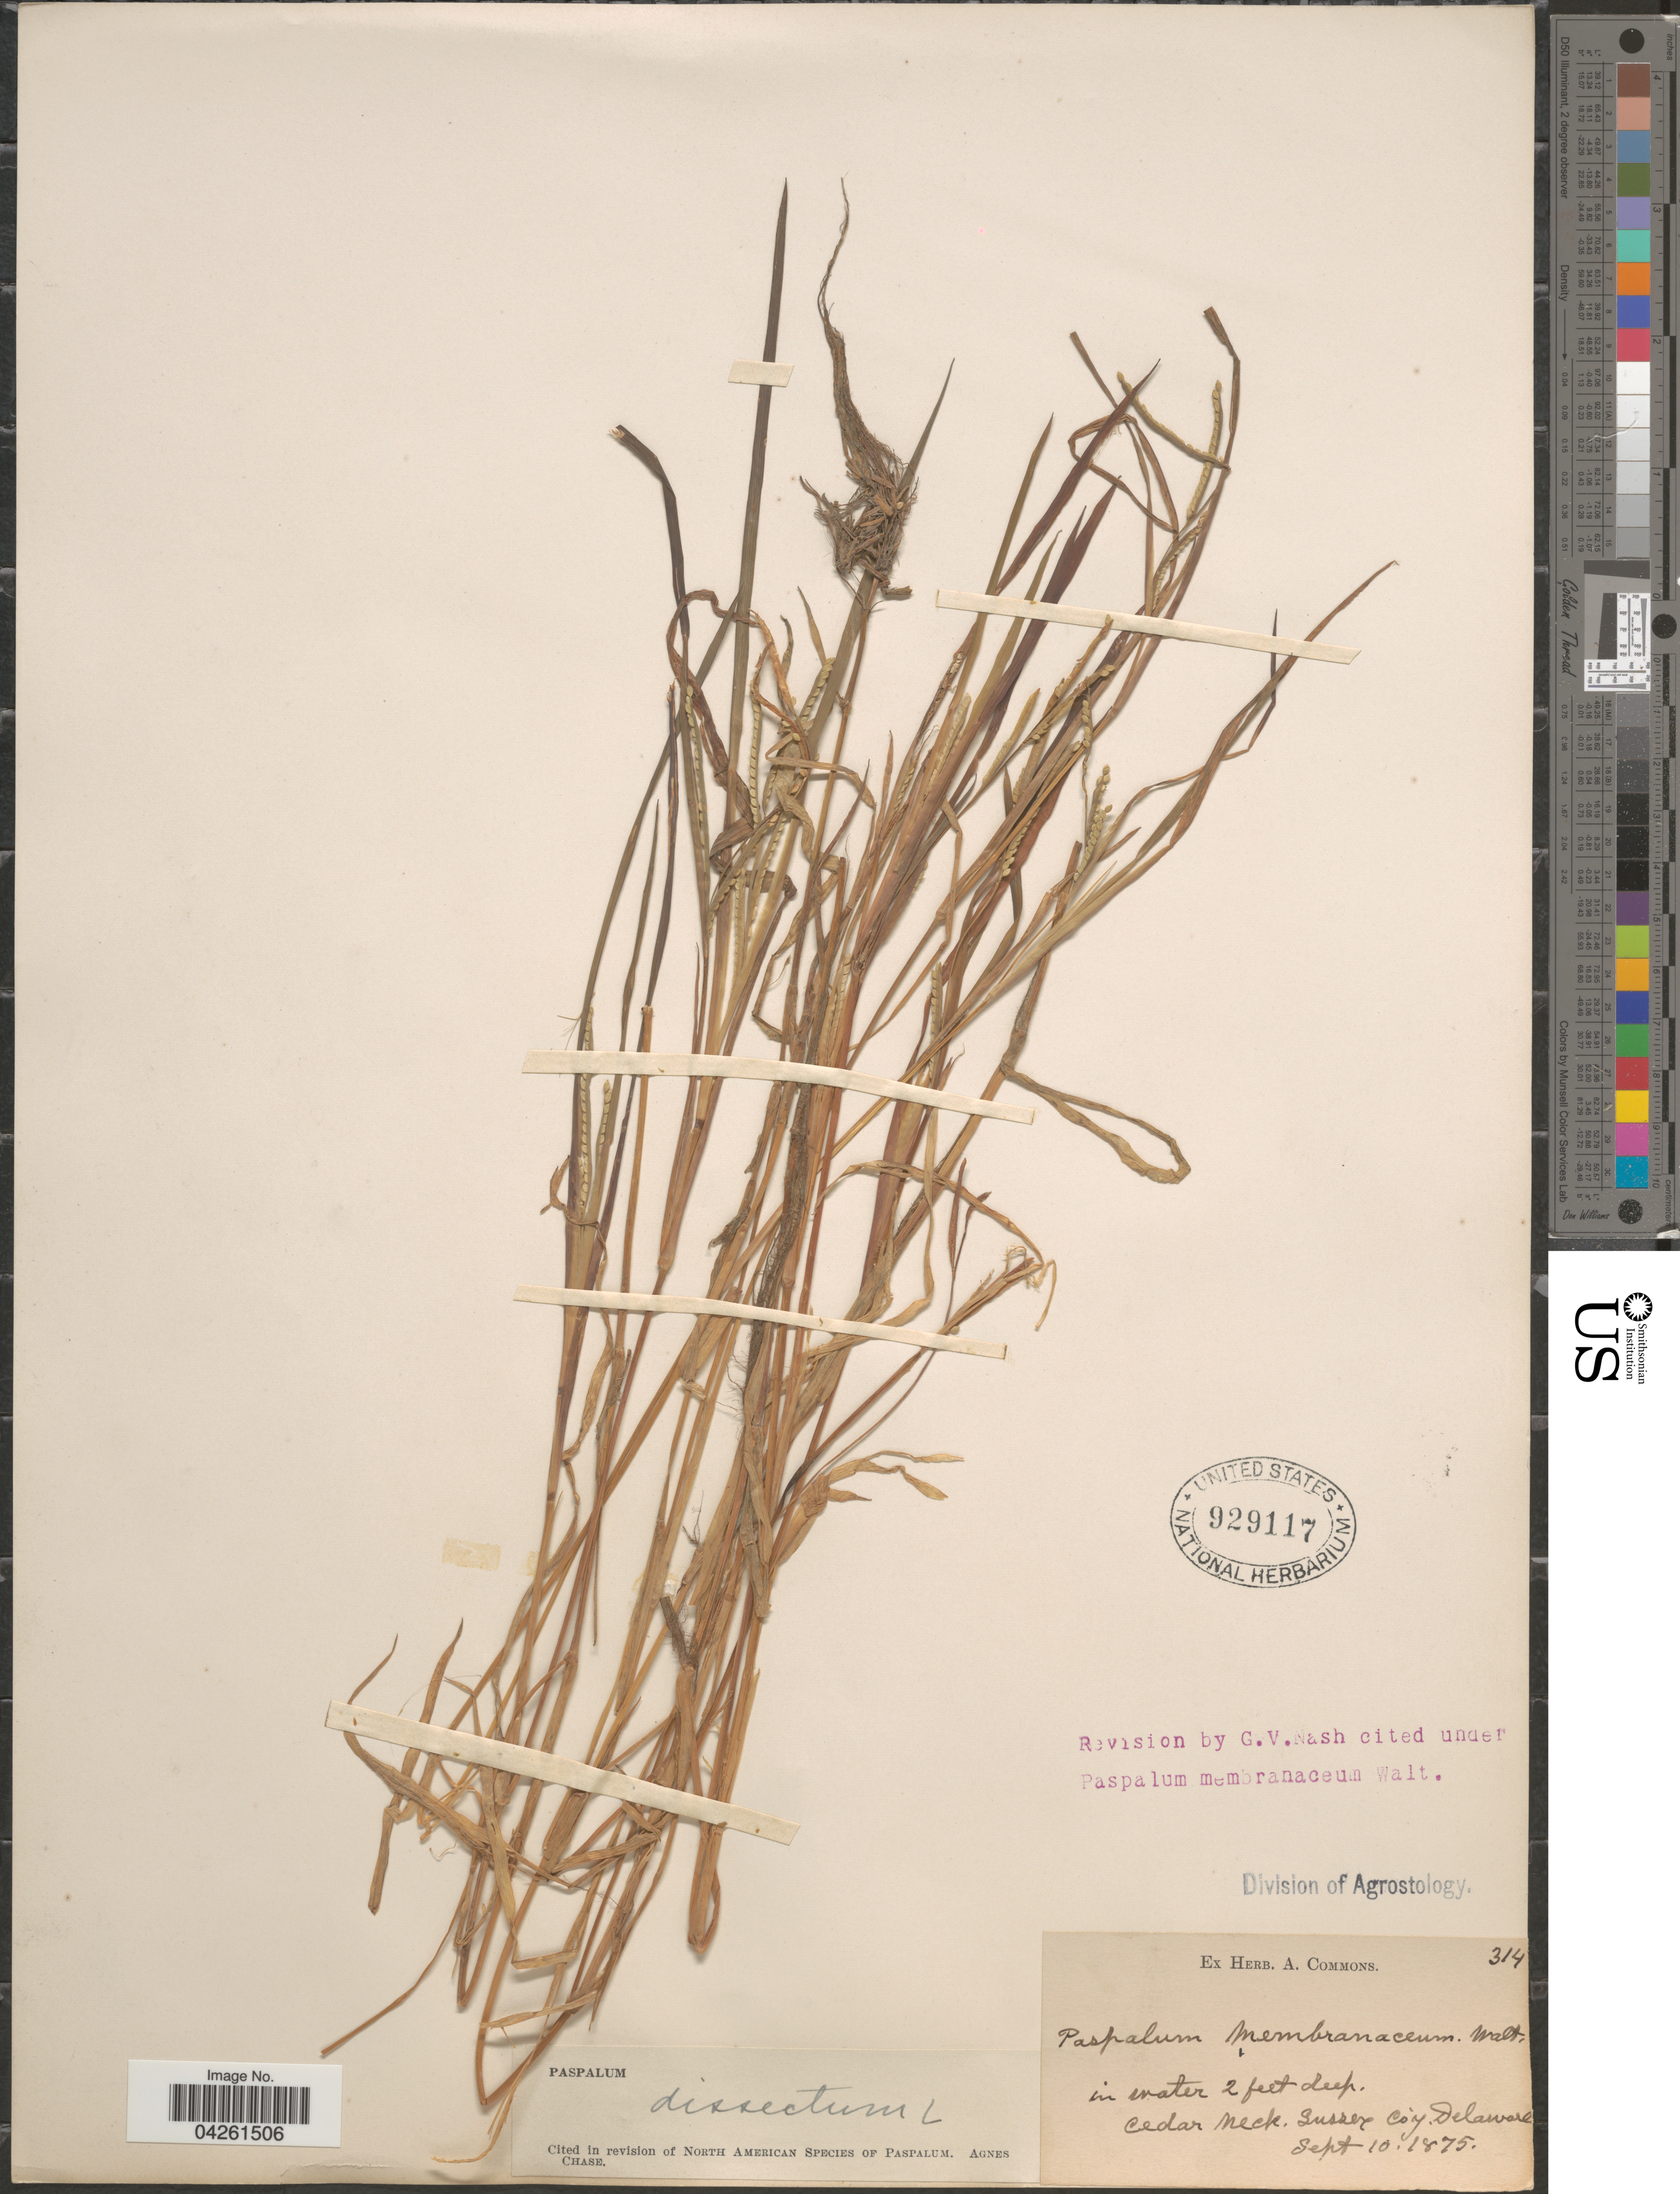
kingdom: Plantae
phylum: Tracheophyta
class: Liliopsida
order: Poales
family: Poaceae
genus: Paspalum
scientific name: Paspalum dissectum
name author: (L.) L.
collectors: ex herb. A. Commons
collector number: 314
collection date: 1875-09-10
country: United States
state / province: Delaware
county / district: Sussex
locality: Cedar Neck, Sussex Co.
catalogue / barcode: US 929117